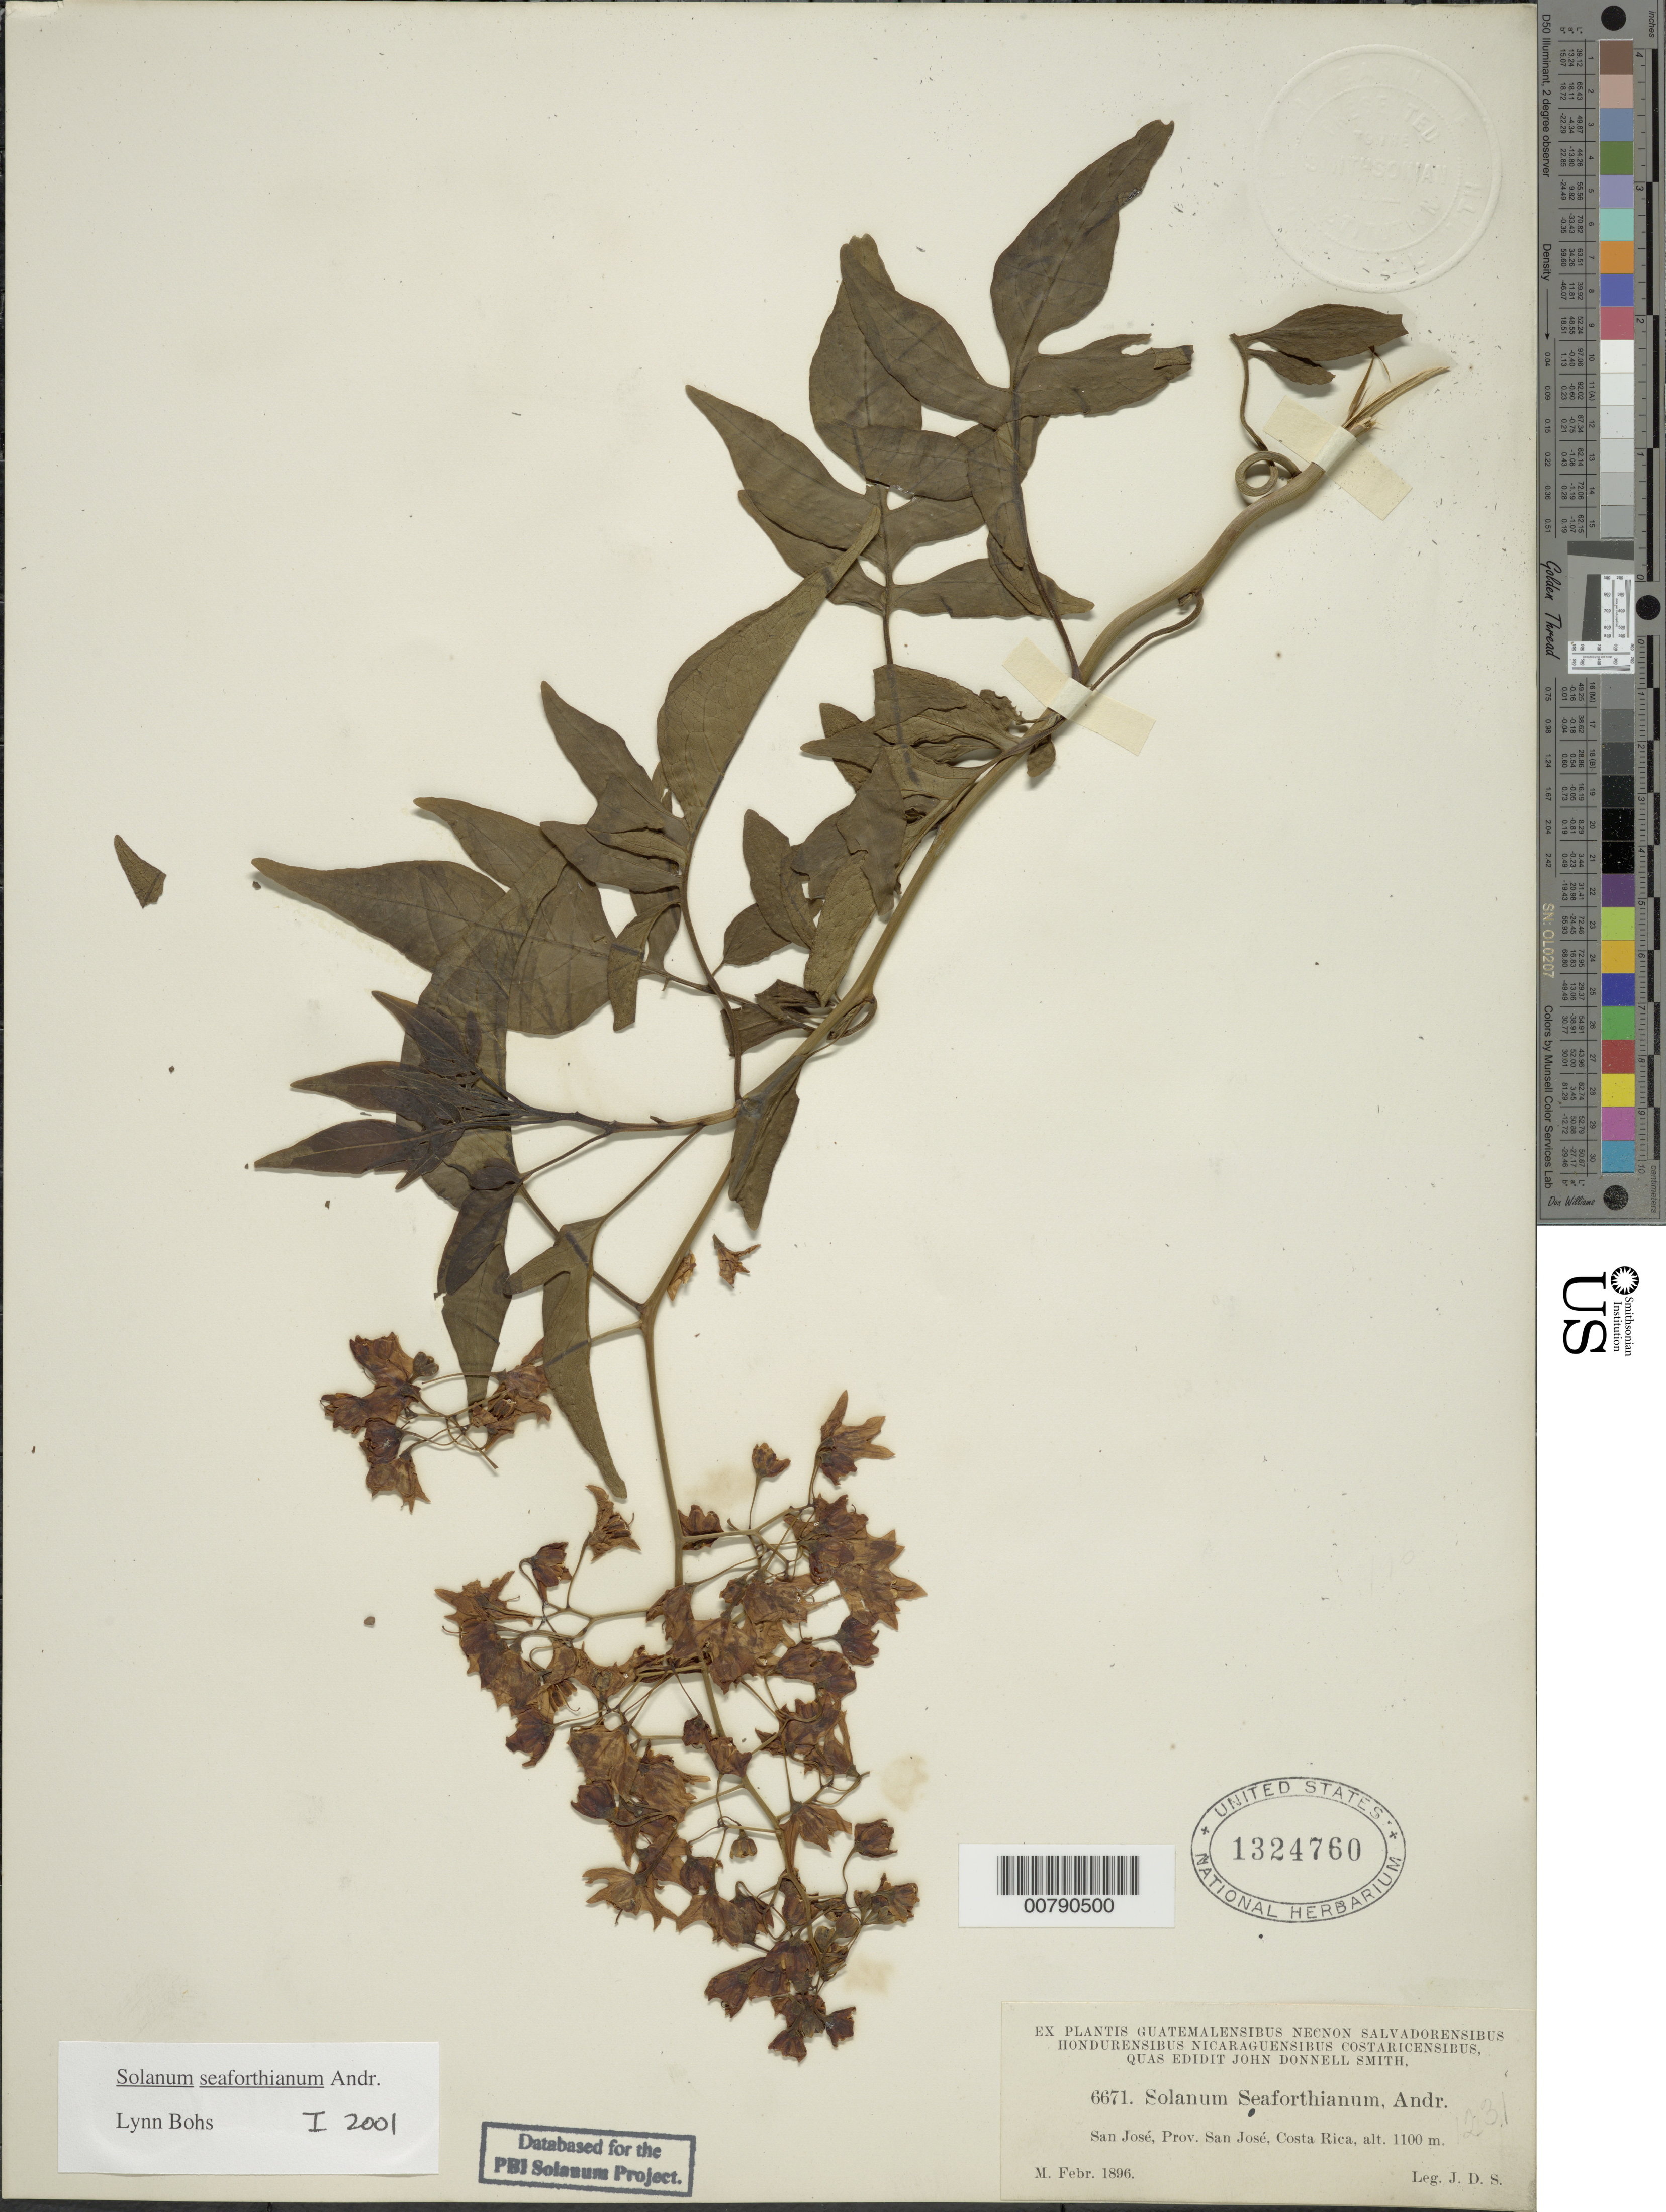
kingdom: Plantae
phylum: Tracheophyta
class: Magnoliopsida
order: Solanales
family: Solanaceae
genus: Solanum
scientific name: Solanum seaforthianum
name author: Andrews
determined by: Bohs, L. A.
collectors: J. D. Smith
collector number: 6671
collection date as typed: Feb 1896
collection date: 1896-02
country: Costa Rica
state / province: San José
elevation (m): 1100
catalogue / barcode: US 1324760